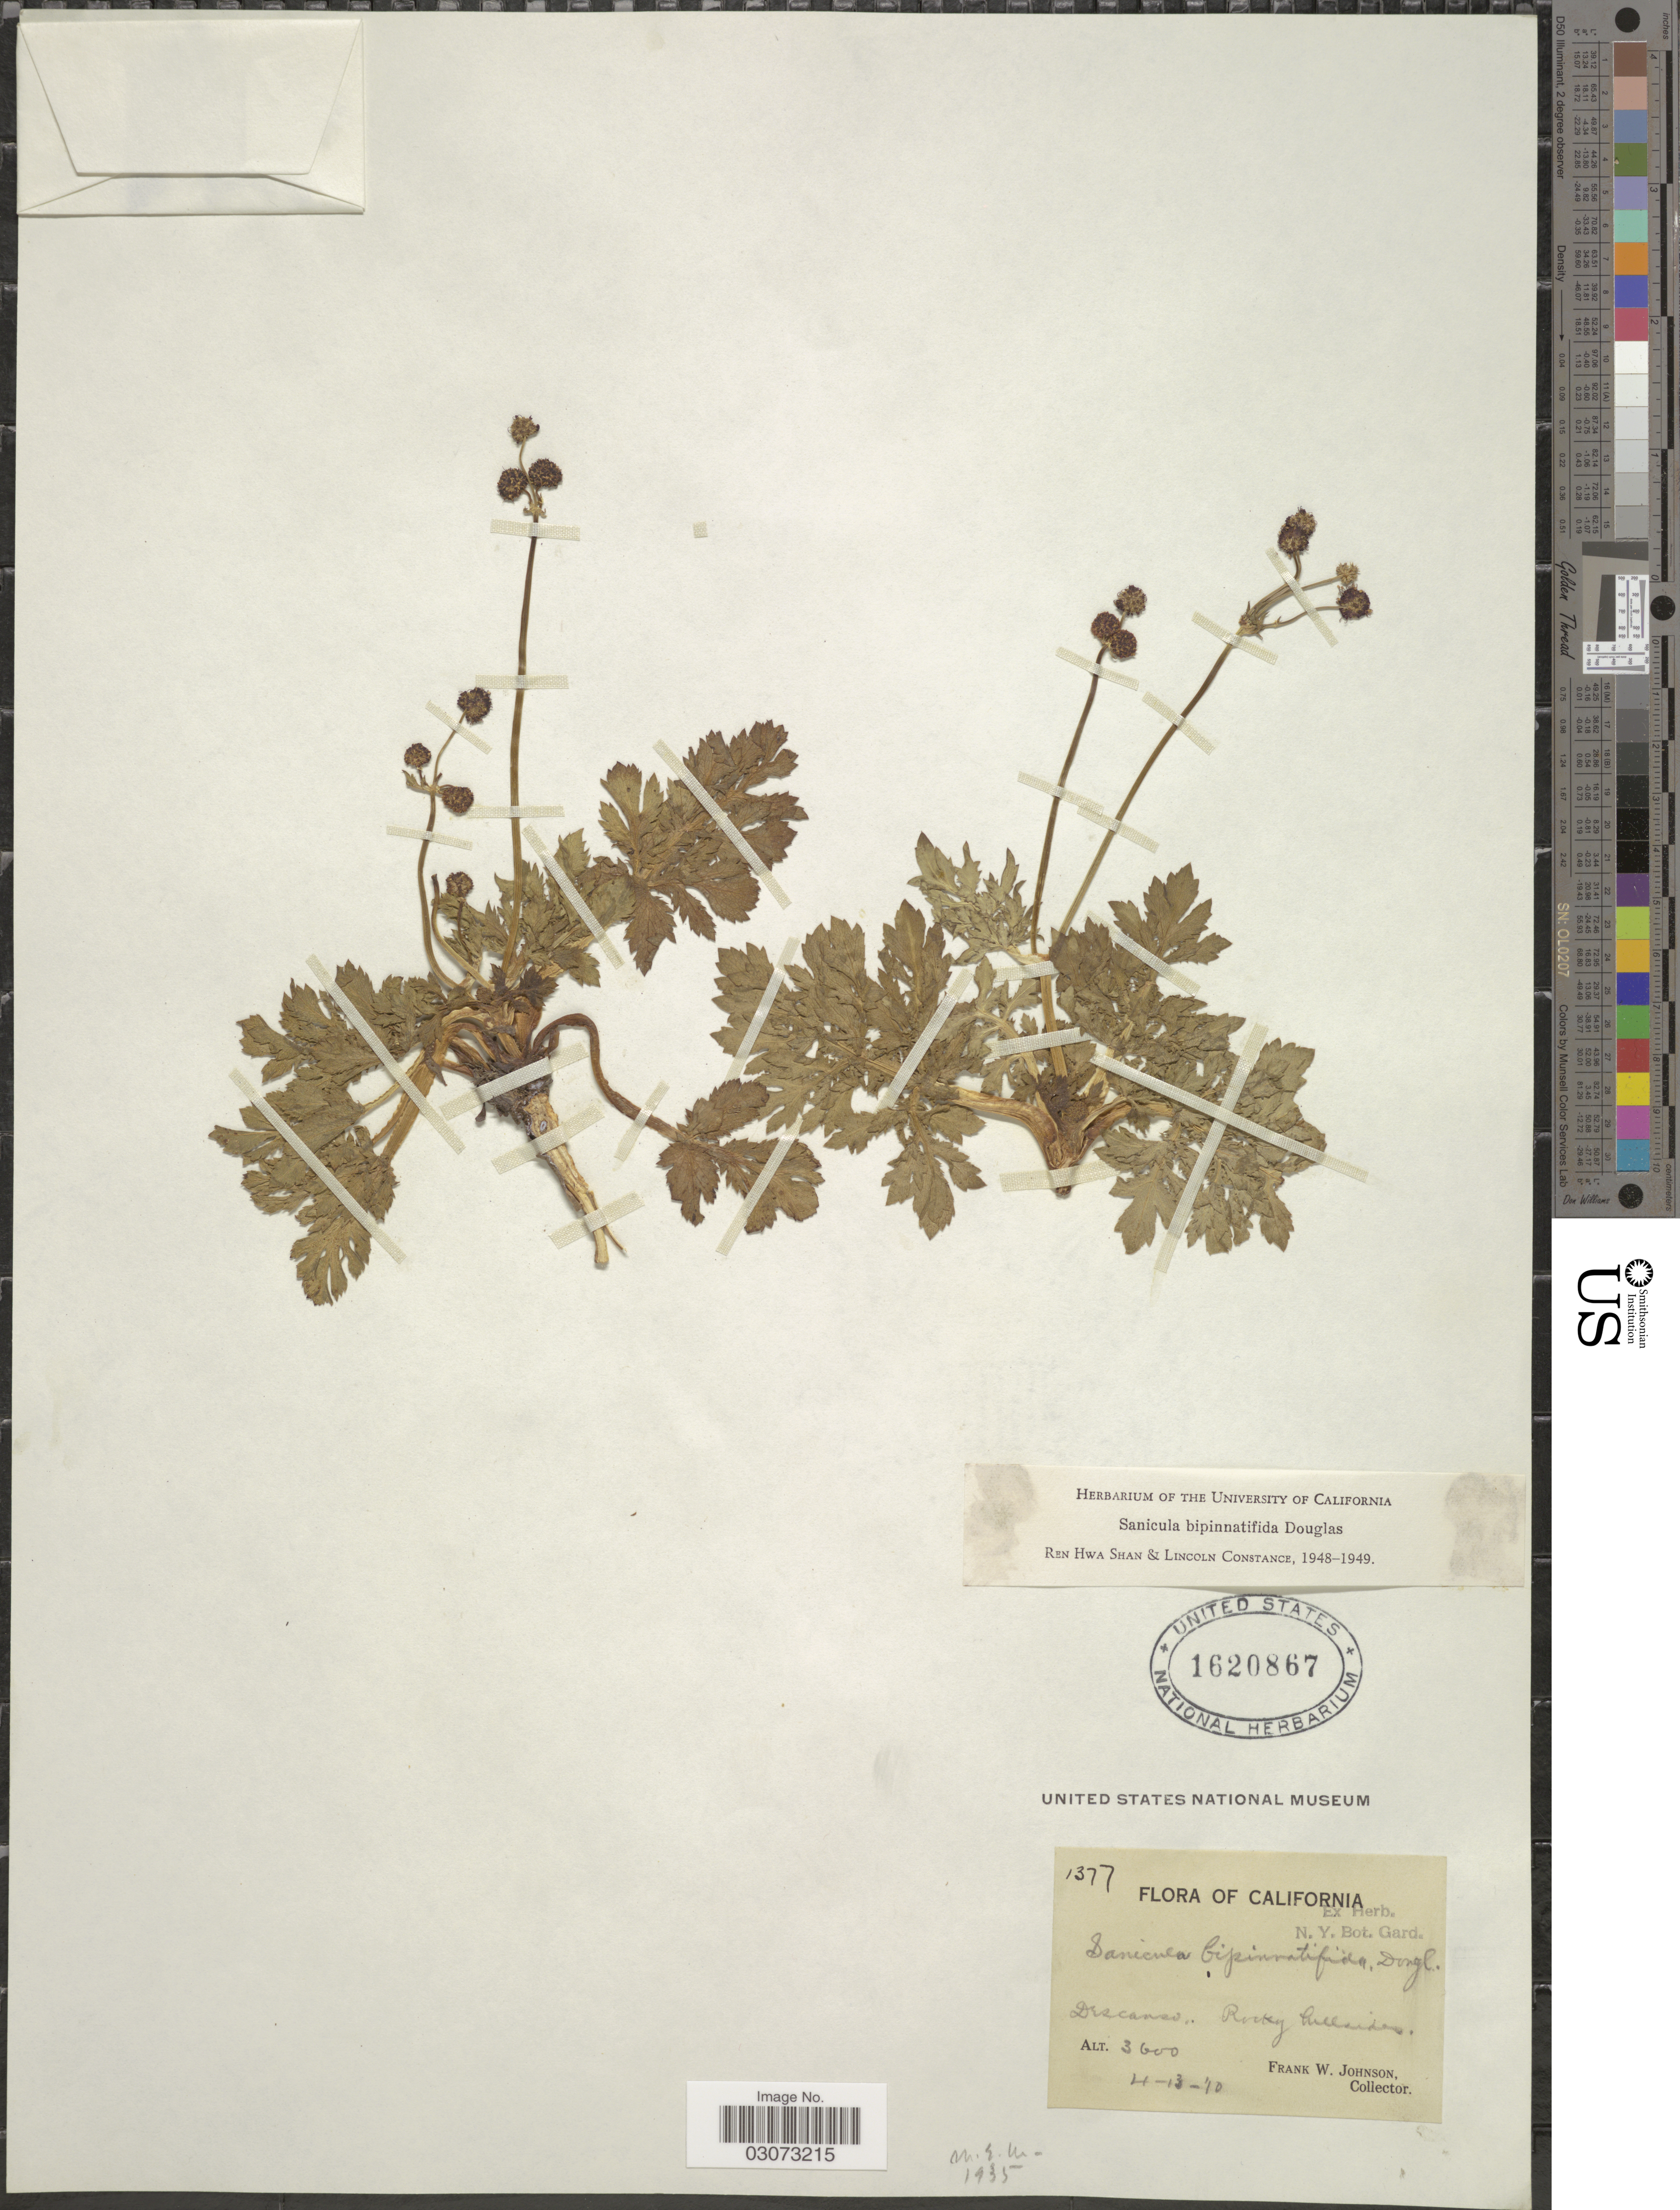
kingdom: Plantae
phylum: Tracheophyta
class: Magnoliopsida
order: Apiales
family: Apiaceae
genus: Sanicula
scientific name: Sanicula bipinnatifida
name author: Douglas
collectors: F. W. Johnson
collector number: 1377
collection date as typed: Transcribed d/m/y: 13/4/70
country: United States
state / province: California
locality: Descanso, Rocky hillsides.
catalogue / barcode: US 1620867